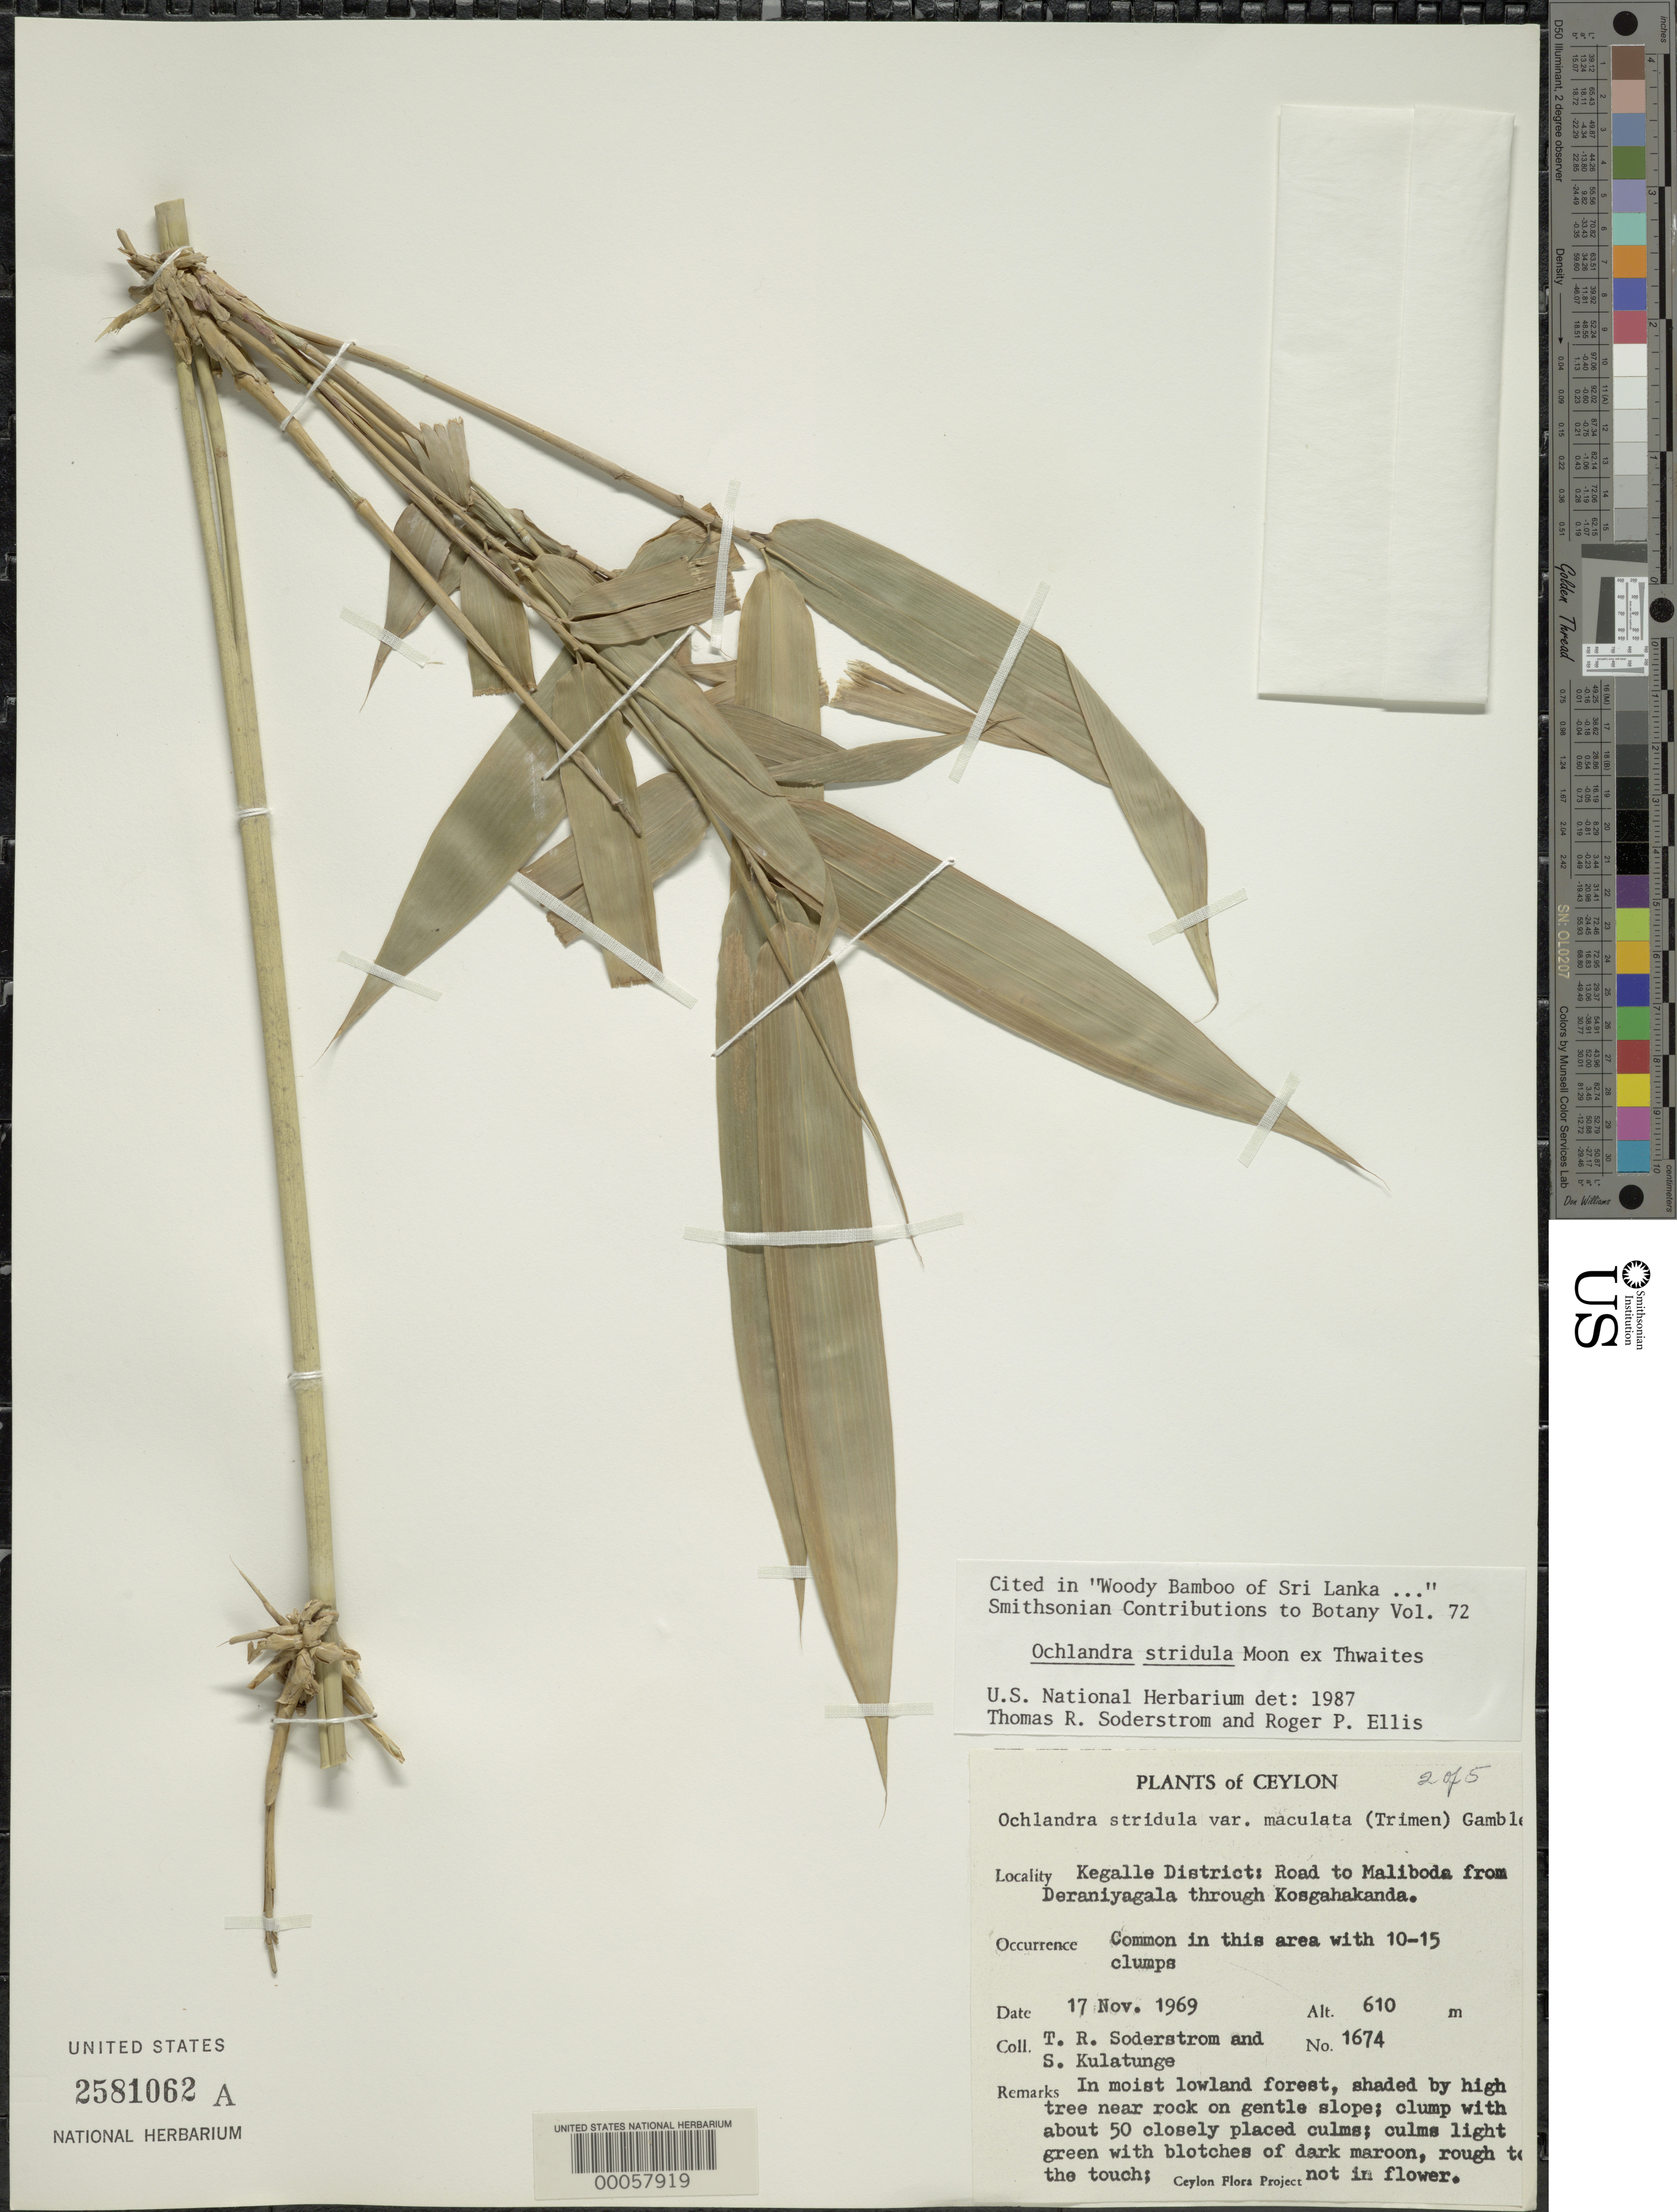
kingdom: Plantae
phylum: Tracheophyta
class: Liliopsida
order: Poales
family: Poaceae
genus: Ochlandra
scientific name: Ochlandra stridula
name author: Moon ex Thwaites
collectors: T. R. Soderstrom & S. Kulatunge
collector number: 1674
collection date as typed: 17 Nov 1969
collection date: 1969-11-17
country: Sri Lanka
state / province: Sabaragamuwa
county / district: Kegalle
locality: Road to Maliboda from Deraniyagala through Kosgahakanda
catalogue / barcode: US 2581062